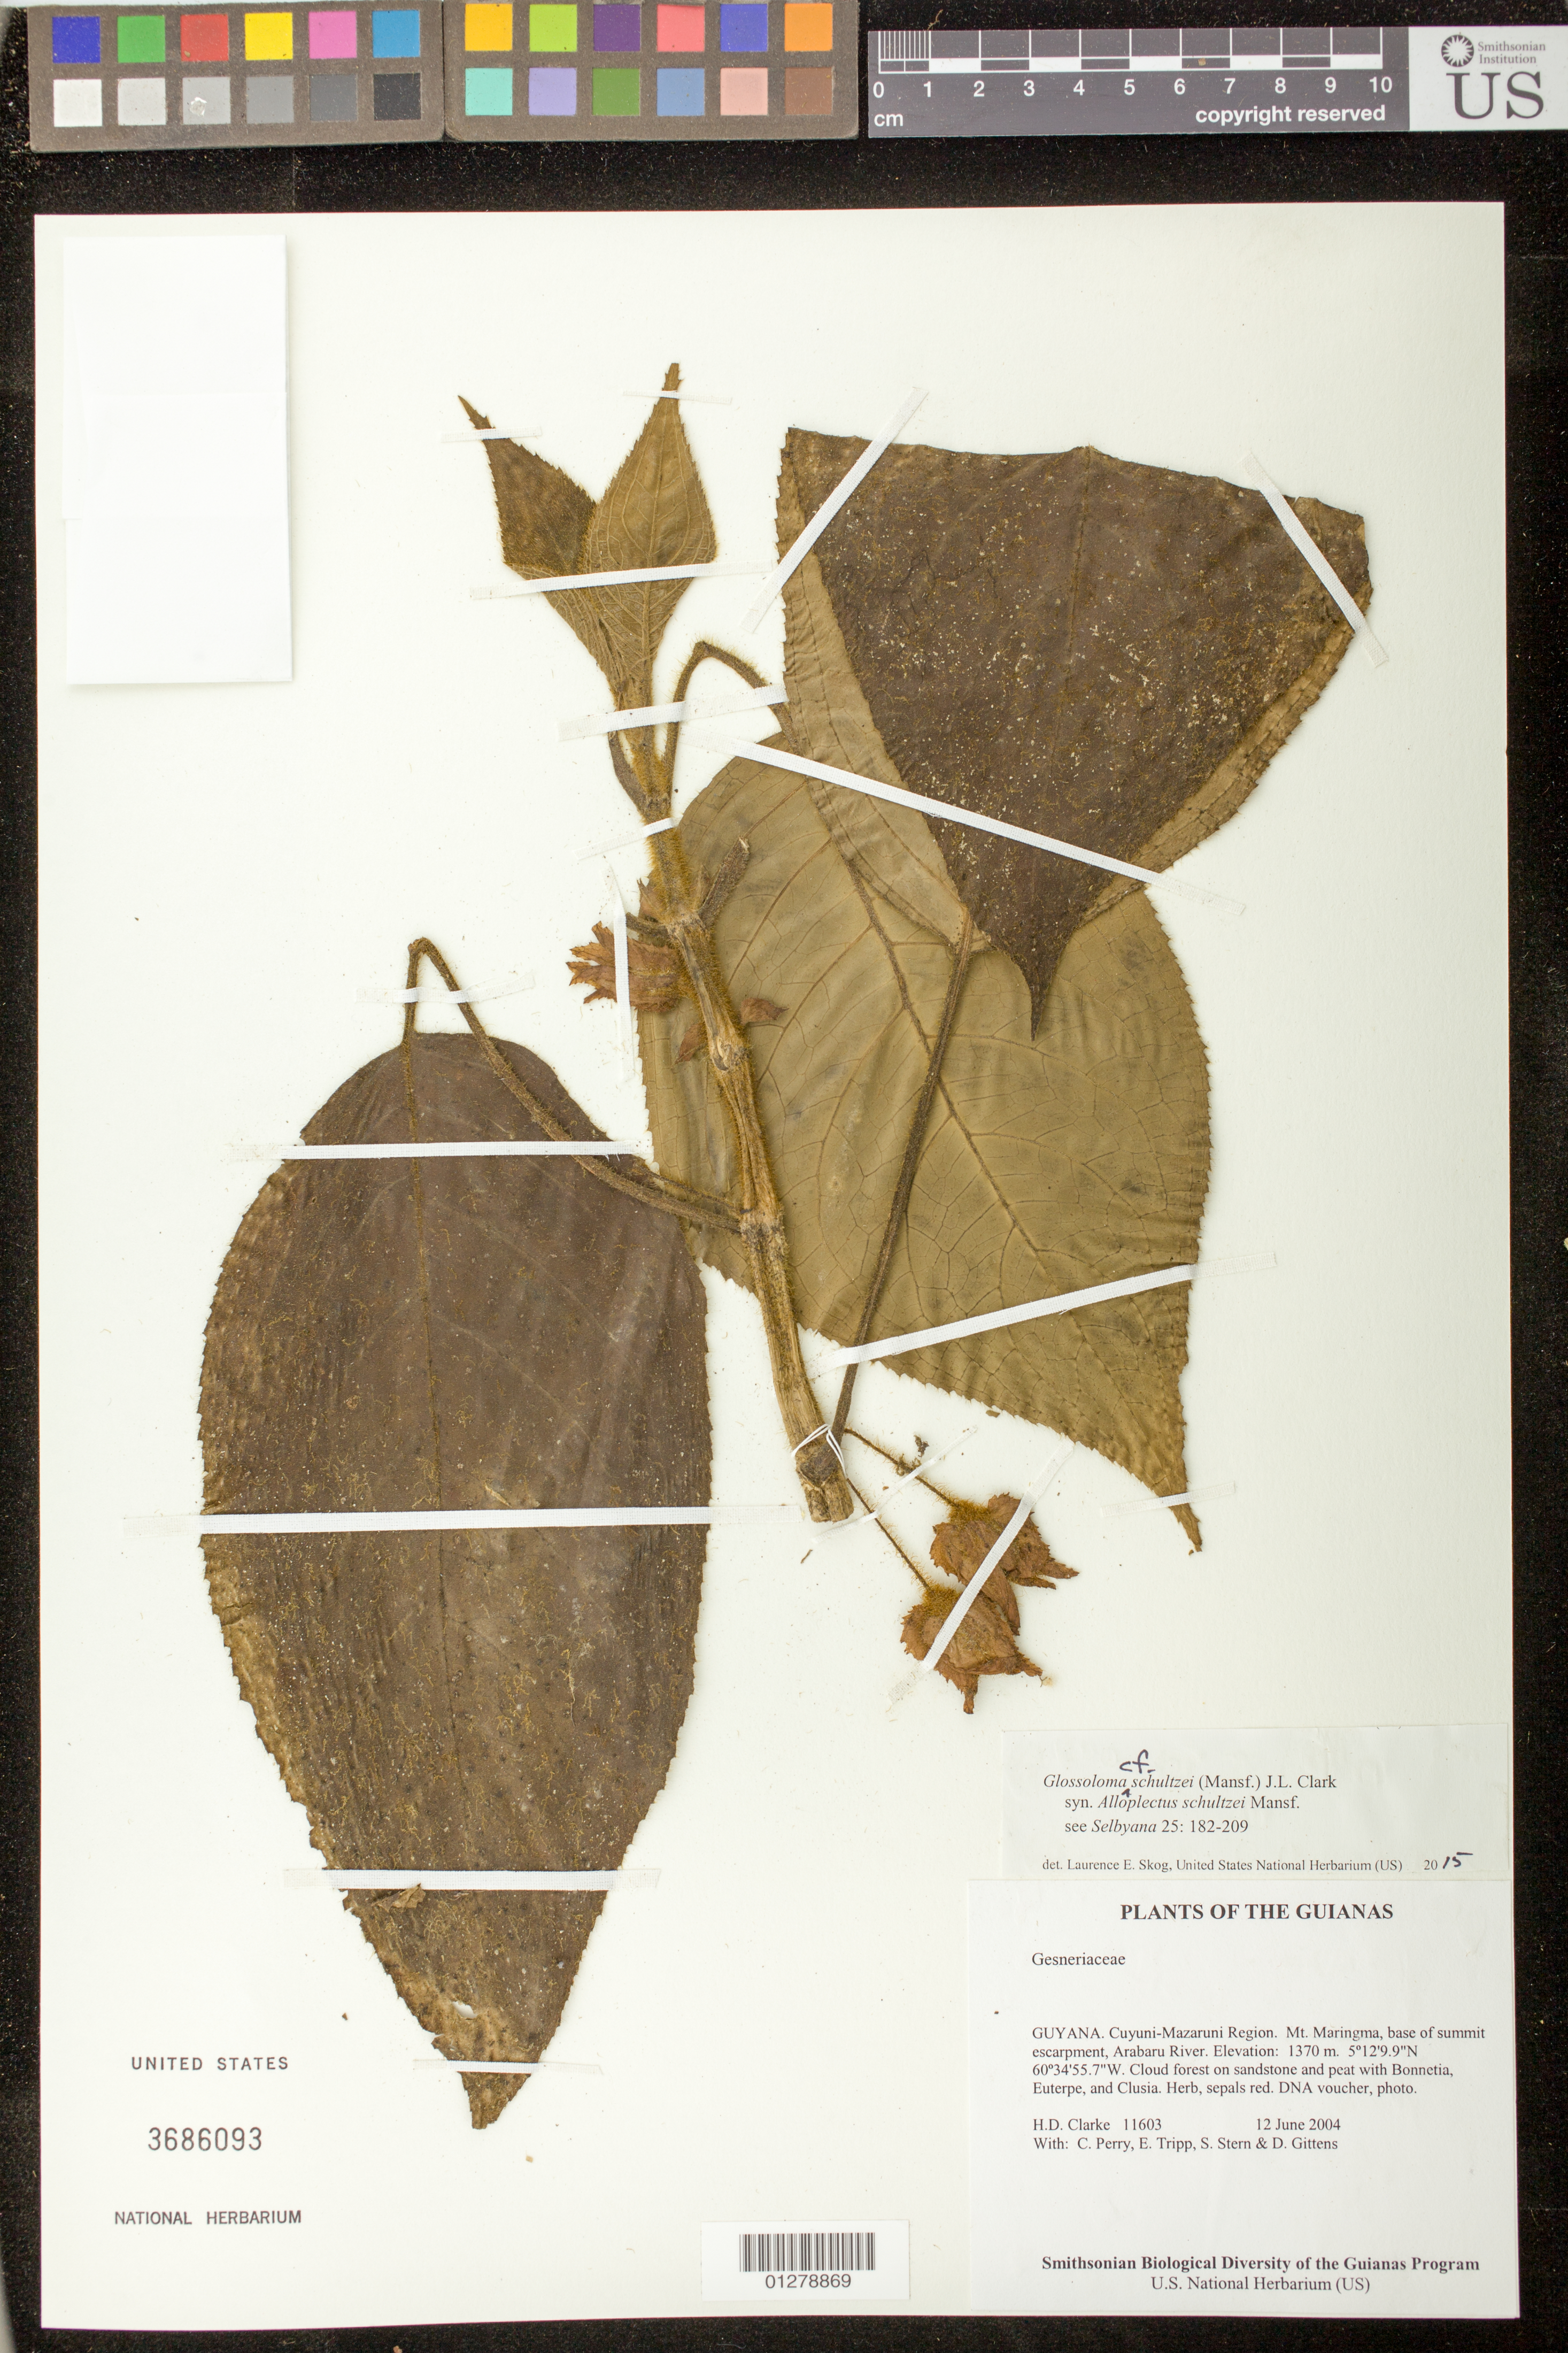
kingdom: Plantae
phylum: Tracheophyta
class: Magnoliopsida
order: Lamiales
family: Gesneriaceae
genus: Glossoloma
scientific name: Glossoloma schultzei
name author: (Mansf.) J.L. Clark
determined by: Skog, Laurence E.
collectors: H. D. Clarke, C. Perry, E. Tripp, S. R. Stern & D. Gittens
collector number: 11603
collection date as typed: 12 June 2004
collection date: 2004-06-12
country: Guyana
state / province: Cuyuni-Mazaruni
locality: Mt. Maringma, base of summit escarpment, Arabaru River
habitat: Cloud forest on sandstone and peat with Bonnetia, Euterpe, and Clusia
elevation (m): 1370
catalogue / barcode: US 3686093